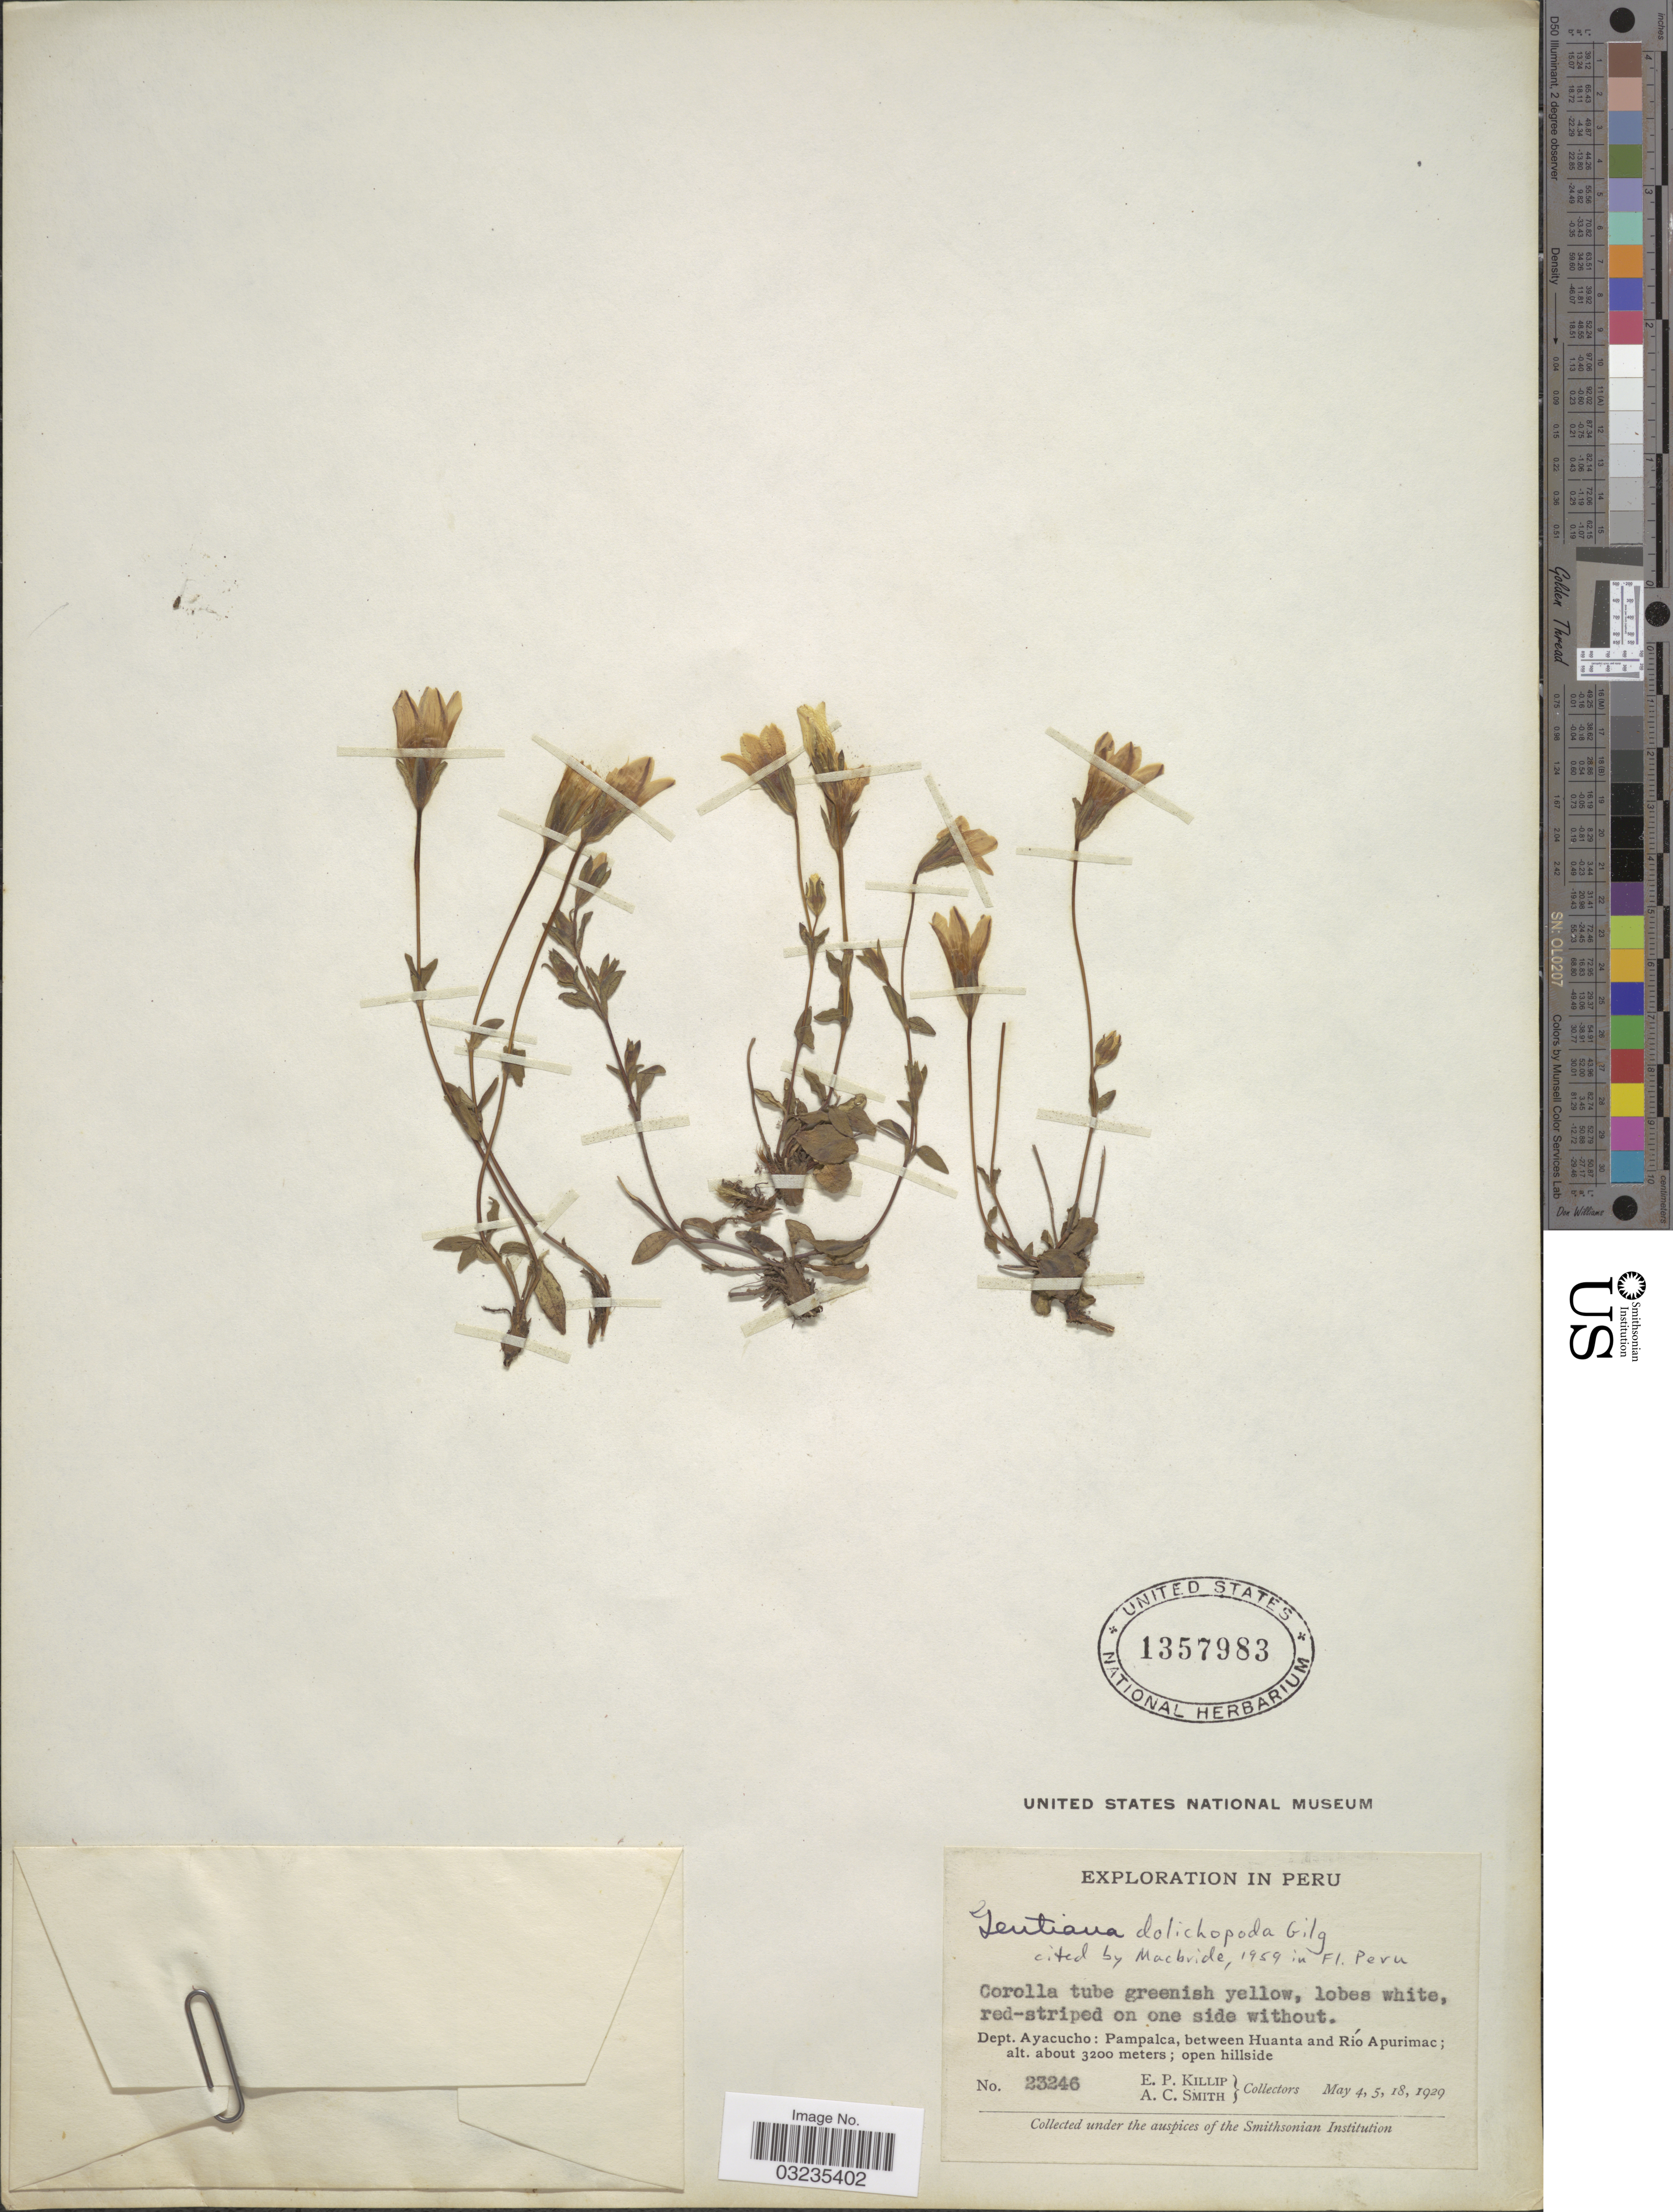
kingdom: Plantae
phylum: Tracheophyta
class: Magnoliopsida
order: Gentianales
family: Gentianaceae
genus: Gentiana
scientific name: Gentiana dolichopoda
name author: Gilg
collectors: E. P. Killip & A. C. Smith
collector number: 23246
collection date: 1929-05-04/1929-05-18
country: Peru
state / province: Ayacucho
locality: Dept. Ayacucho: Pampalca, between Huanta and Río Apurimac.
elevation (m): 3200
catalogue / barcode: US 1357983